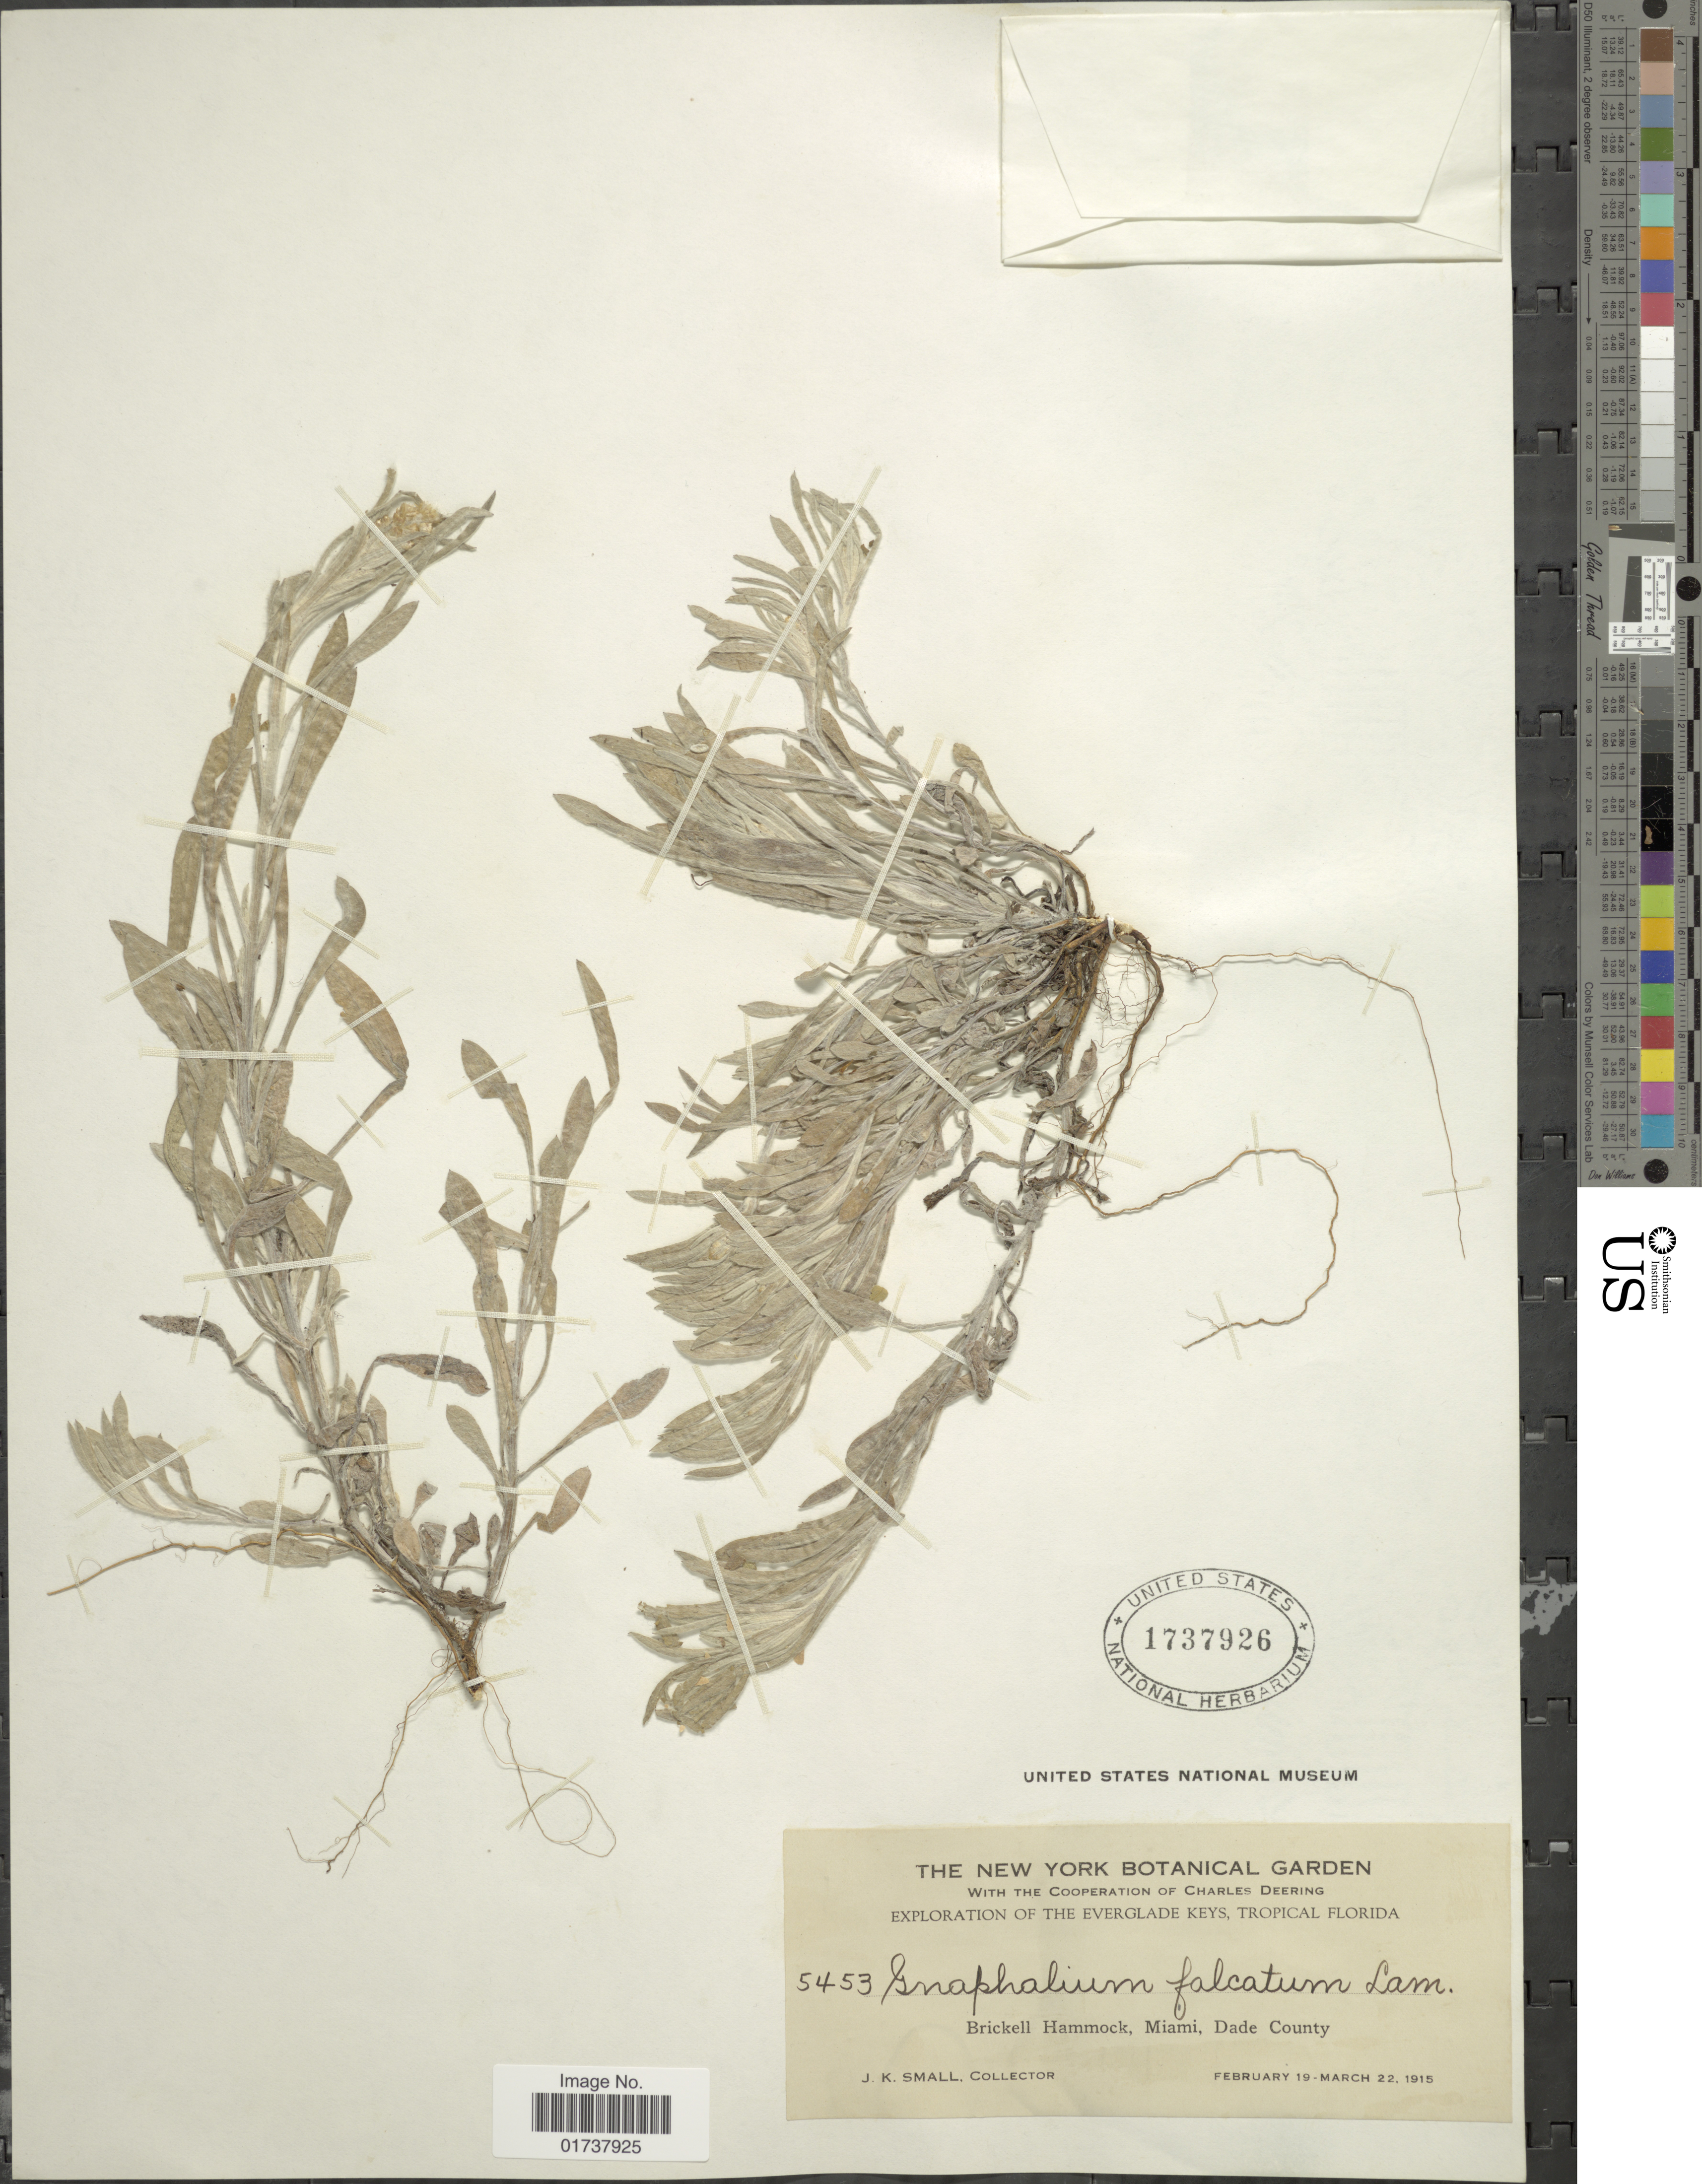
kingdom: Plantae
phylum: Tracheophyta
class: Magnoliopsida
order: Asterales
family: Asteraceae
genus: Gamochaeta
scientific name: Gamochaeta falcata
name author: (Lam.) Cabrera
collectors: J. K. Small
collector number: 5453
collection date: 1915-02-19/1915-03-22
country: United States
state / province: Florida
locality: The Everglades Keys, Tropical Florida, Brickell Hammock, Miami, Dade County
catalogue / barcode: US 1737926